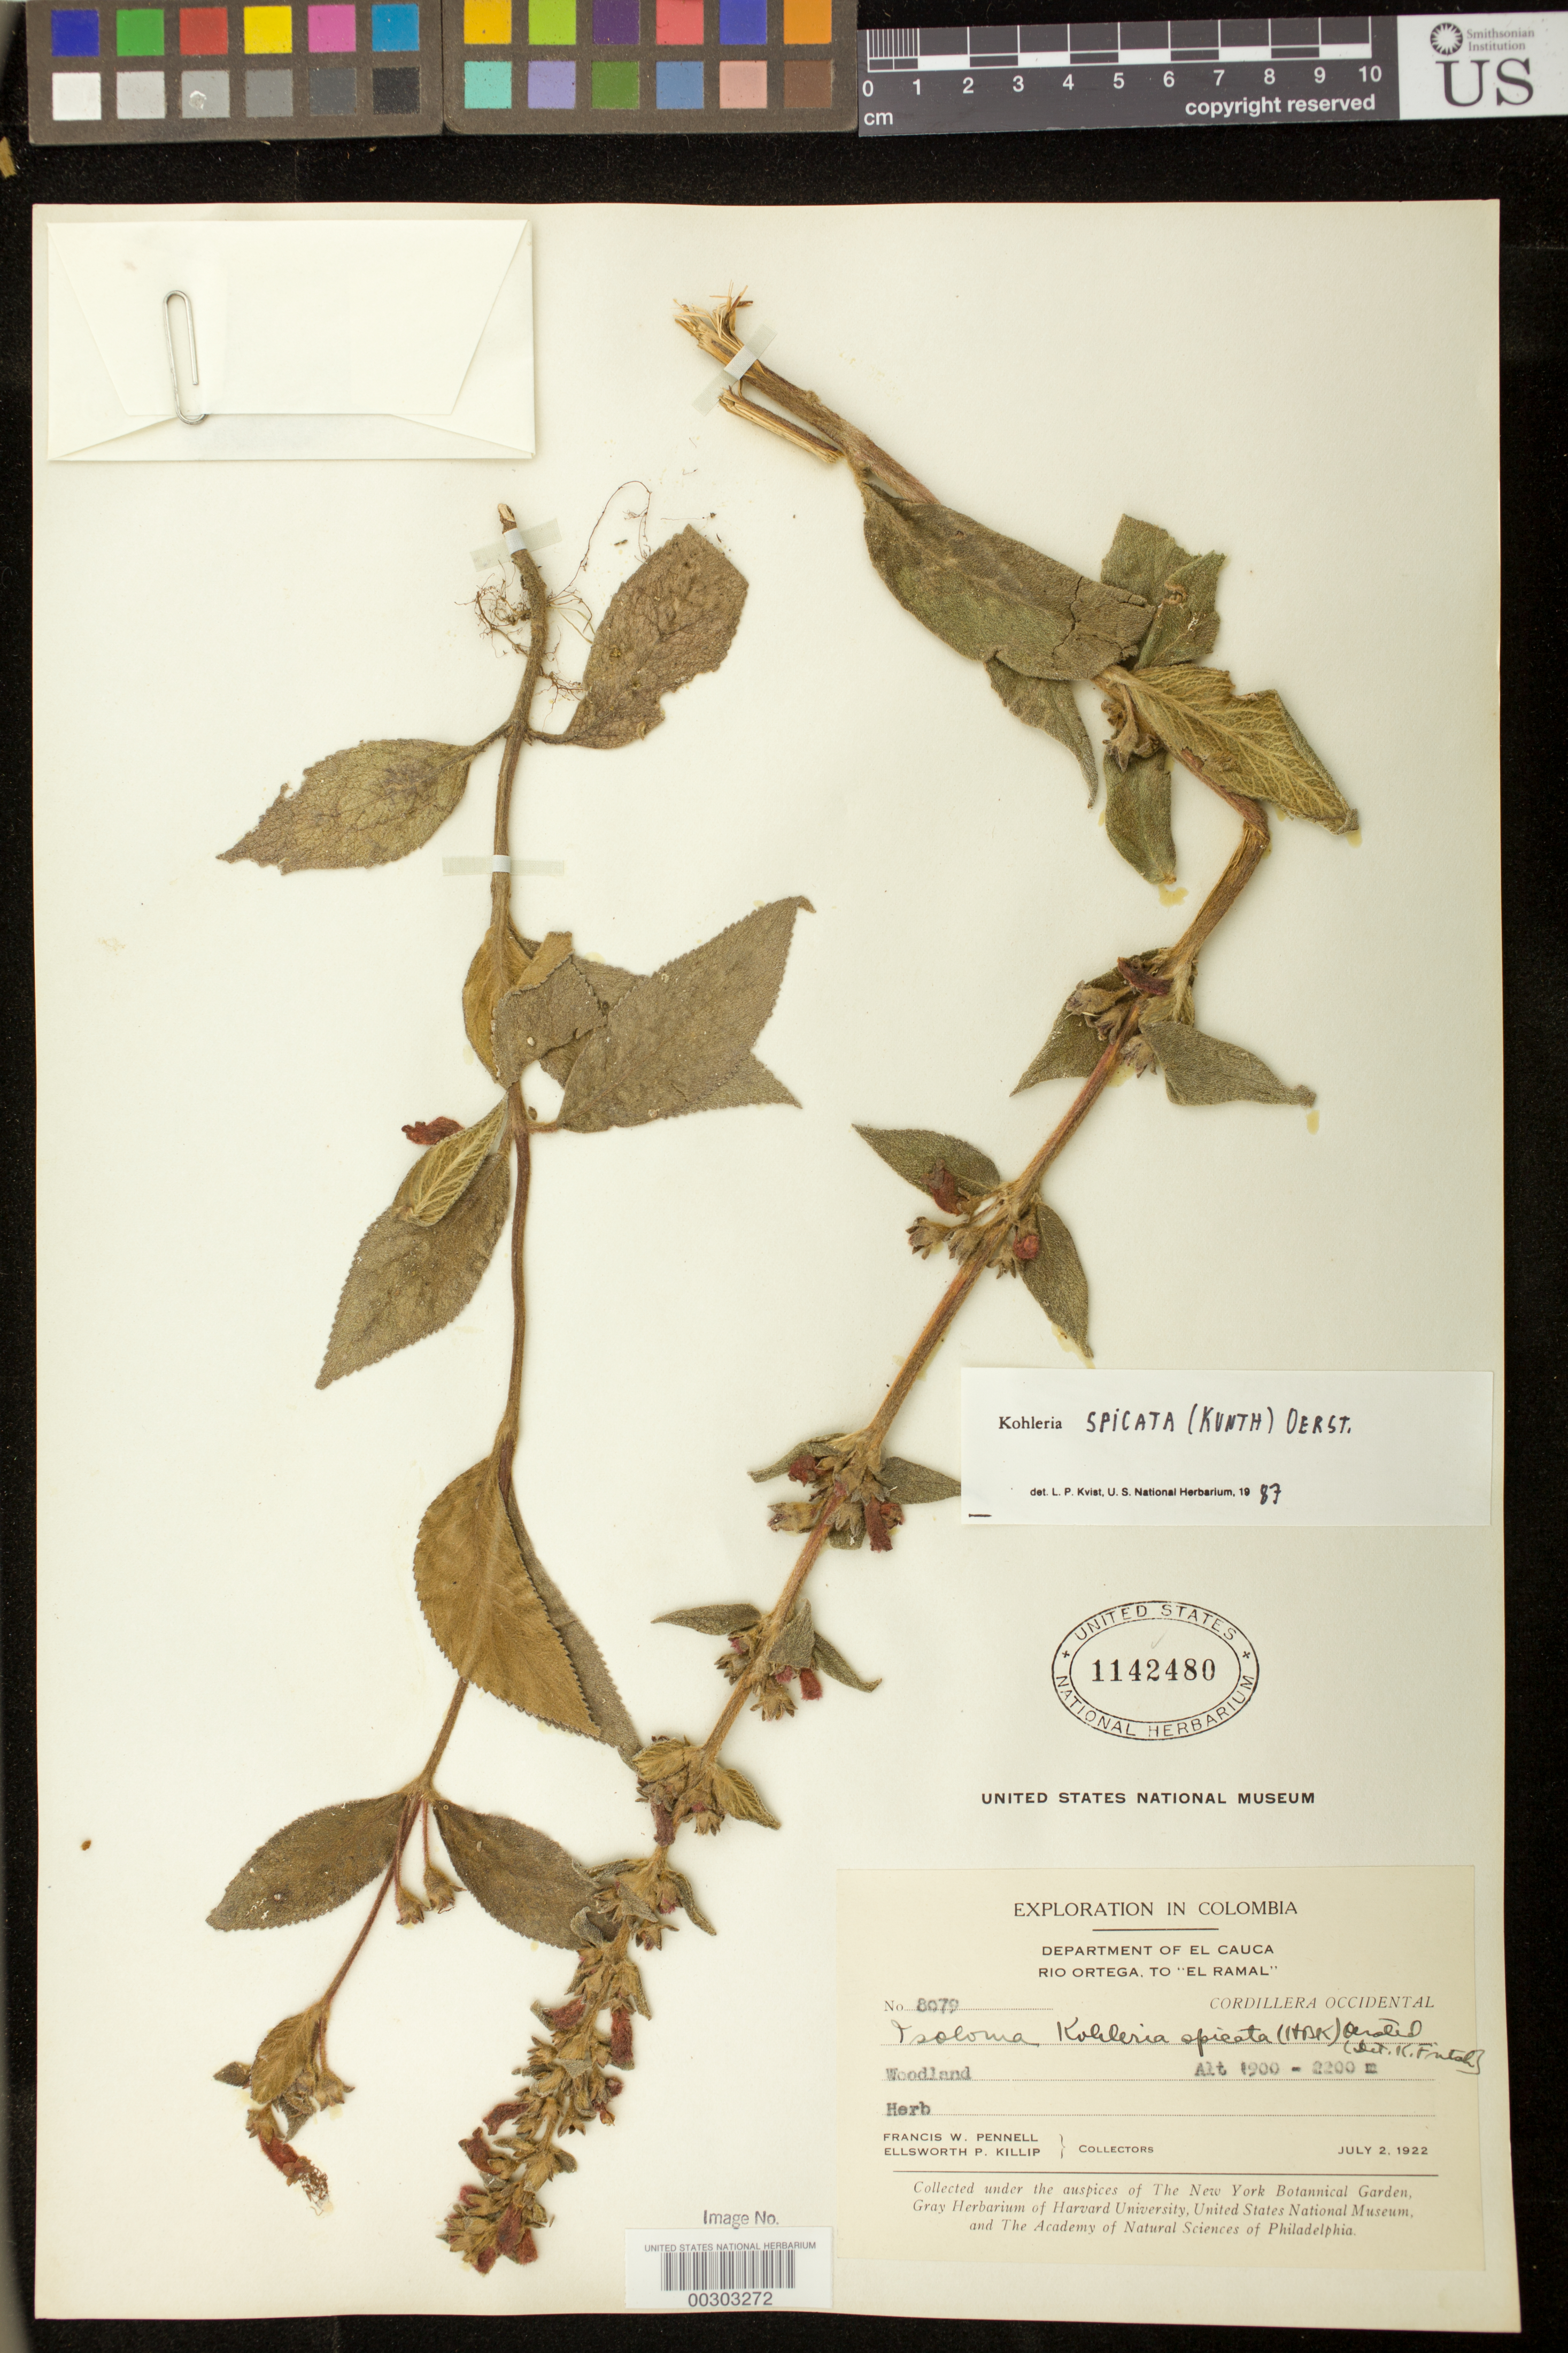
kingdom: Plantae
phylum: Tracheophyta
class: Magnoliopsida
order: Lamiales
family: Gesneriaceae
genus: Kohleria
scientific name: Kohleria spicata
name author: (Kunth) Oerst.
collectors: F. W. Pennell & E. P. Killip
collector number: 8079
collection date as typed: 02 Jul 1922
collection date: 1922-07-02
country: Colombia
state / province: Cauca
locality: Rio Ortega, to "El Ramal"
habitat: Woodland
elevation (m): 1900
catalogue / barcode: US 1142480